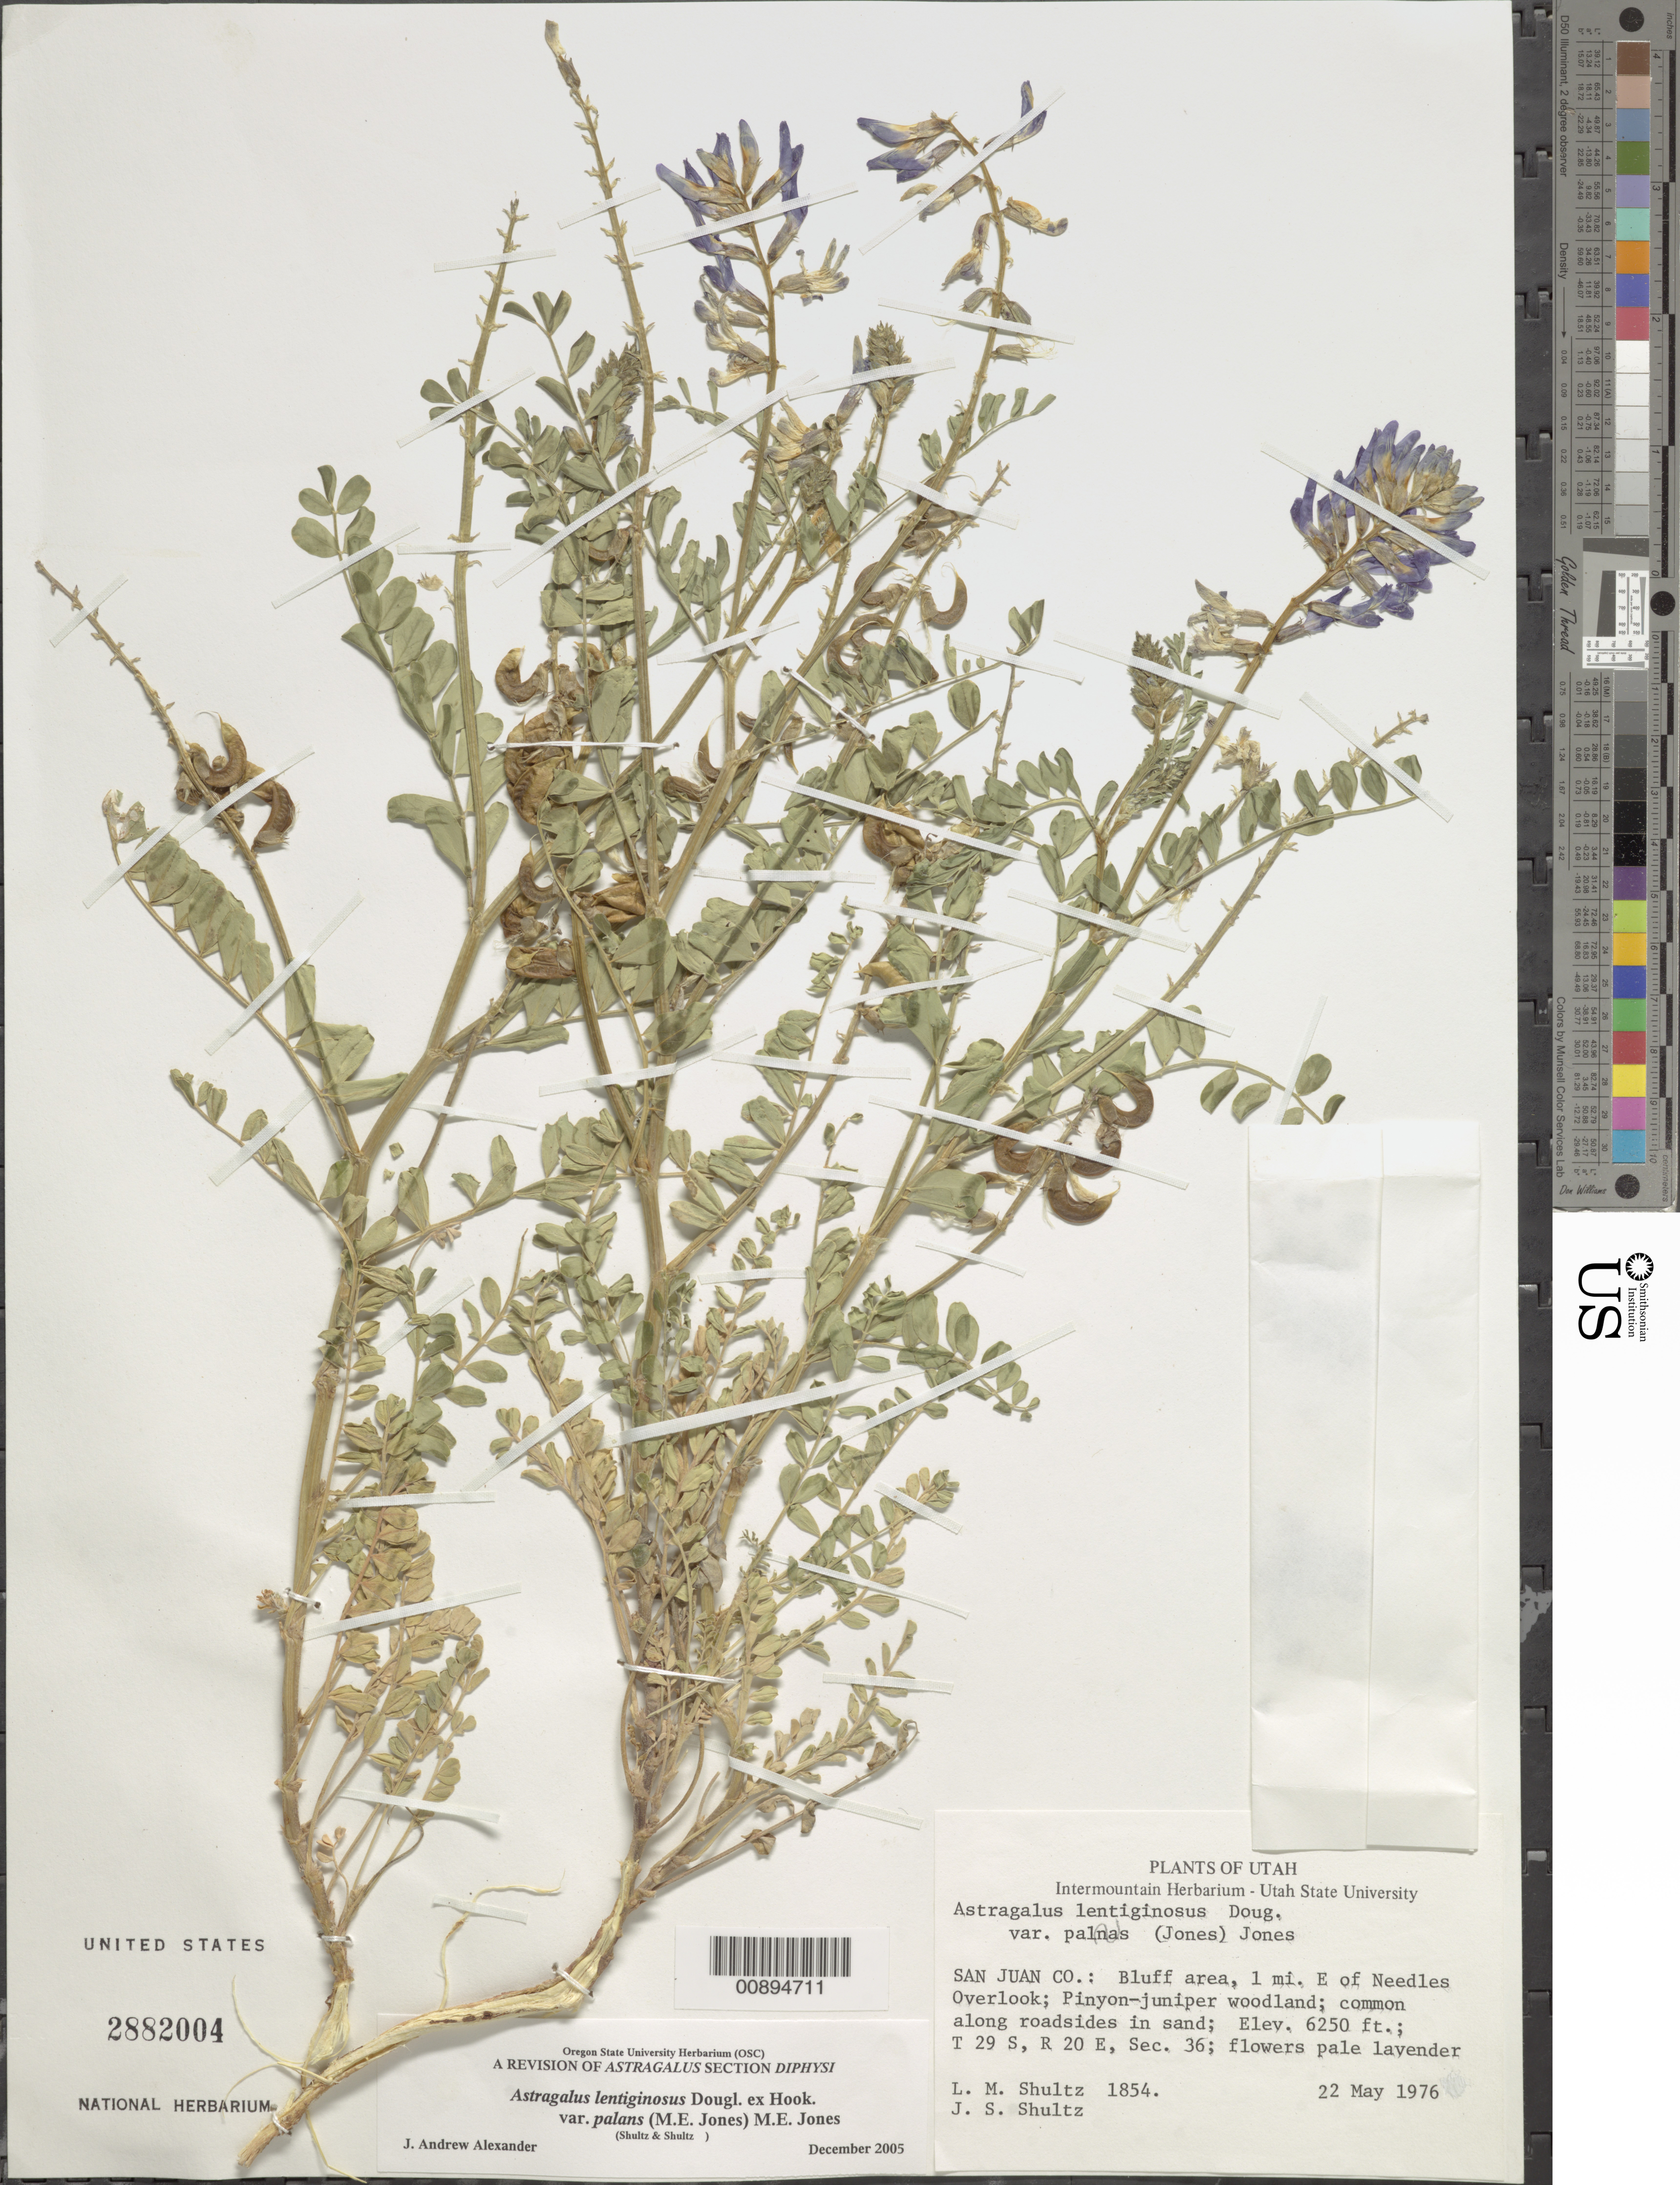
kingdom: Plantae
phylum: Tracheophyta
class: Magnoliopsida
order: Fabales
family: Fabaceae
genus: Astragalus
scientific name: Astragalus lentiginosus var. palans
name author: (M.E. Jones) M.E. Jones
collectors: L. Shultz & J. Shultz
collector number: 1854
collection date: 1976-05-22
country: United States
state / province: Utah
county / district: San Juan County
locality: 1 mile E of Needles Overlook, Bluff area.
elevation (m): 1905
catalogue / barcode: US 2882004